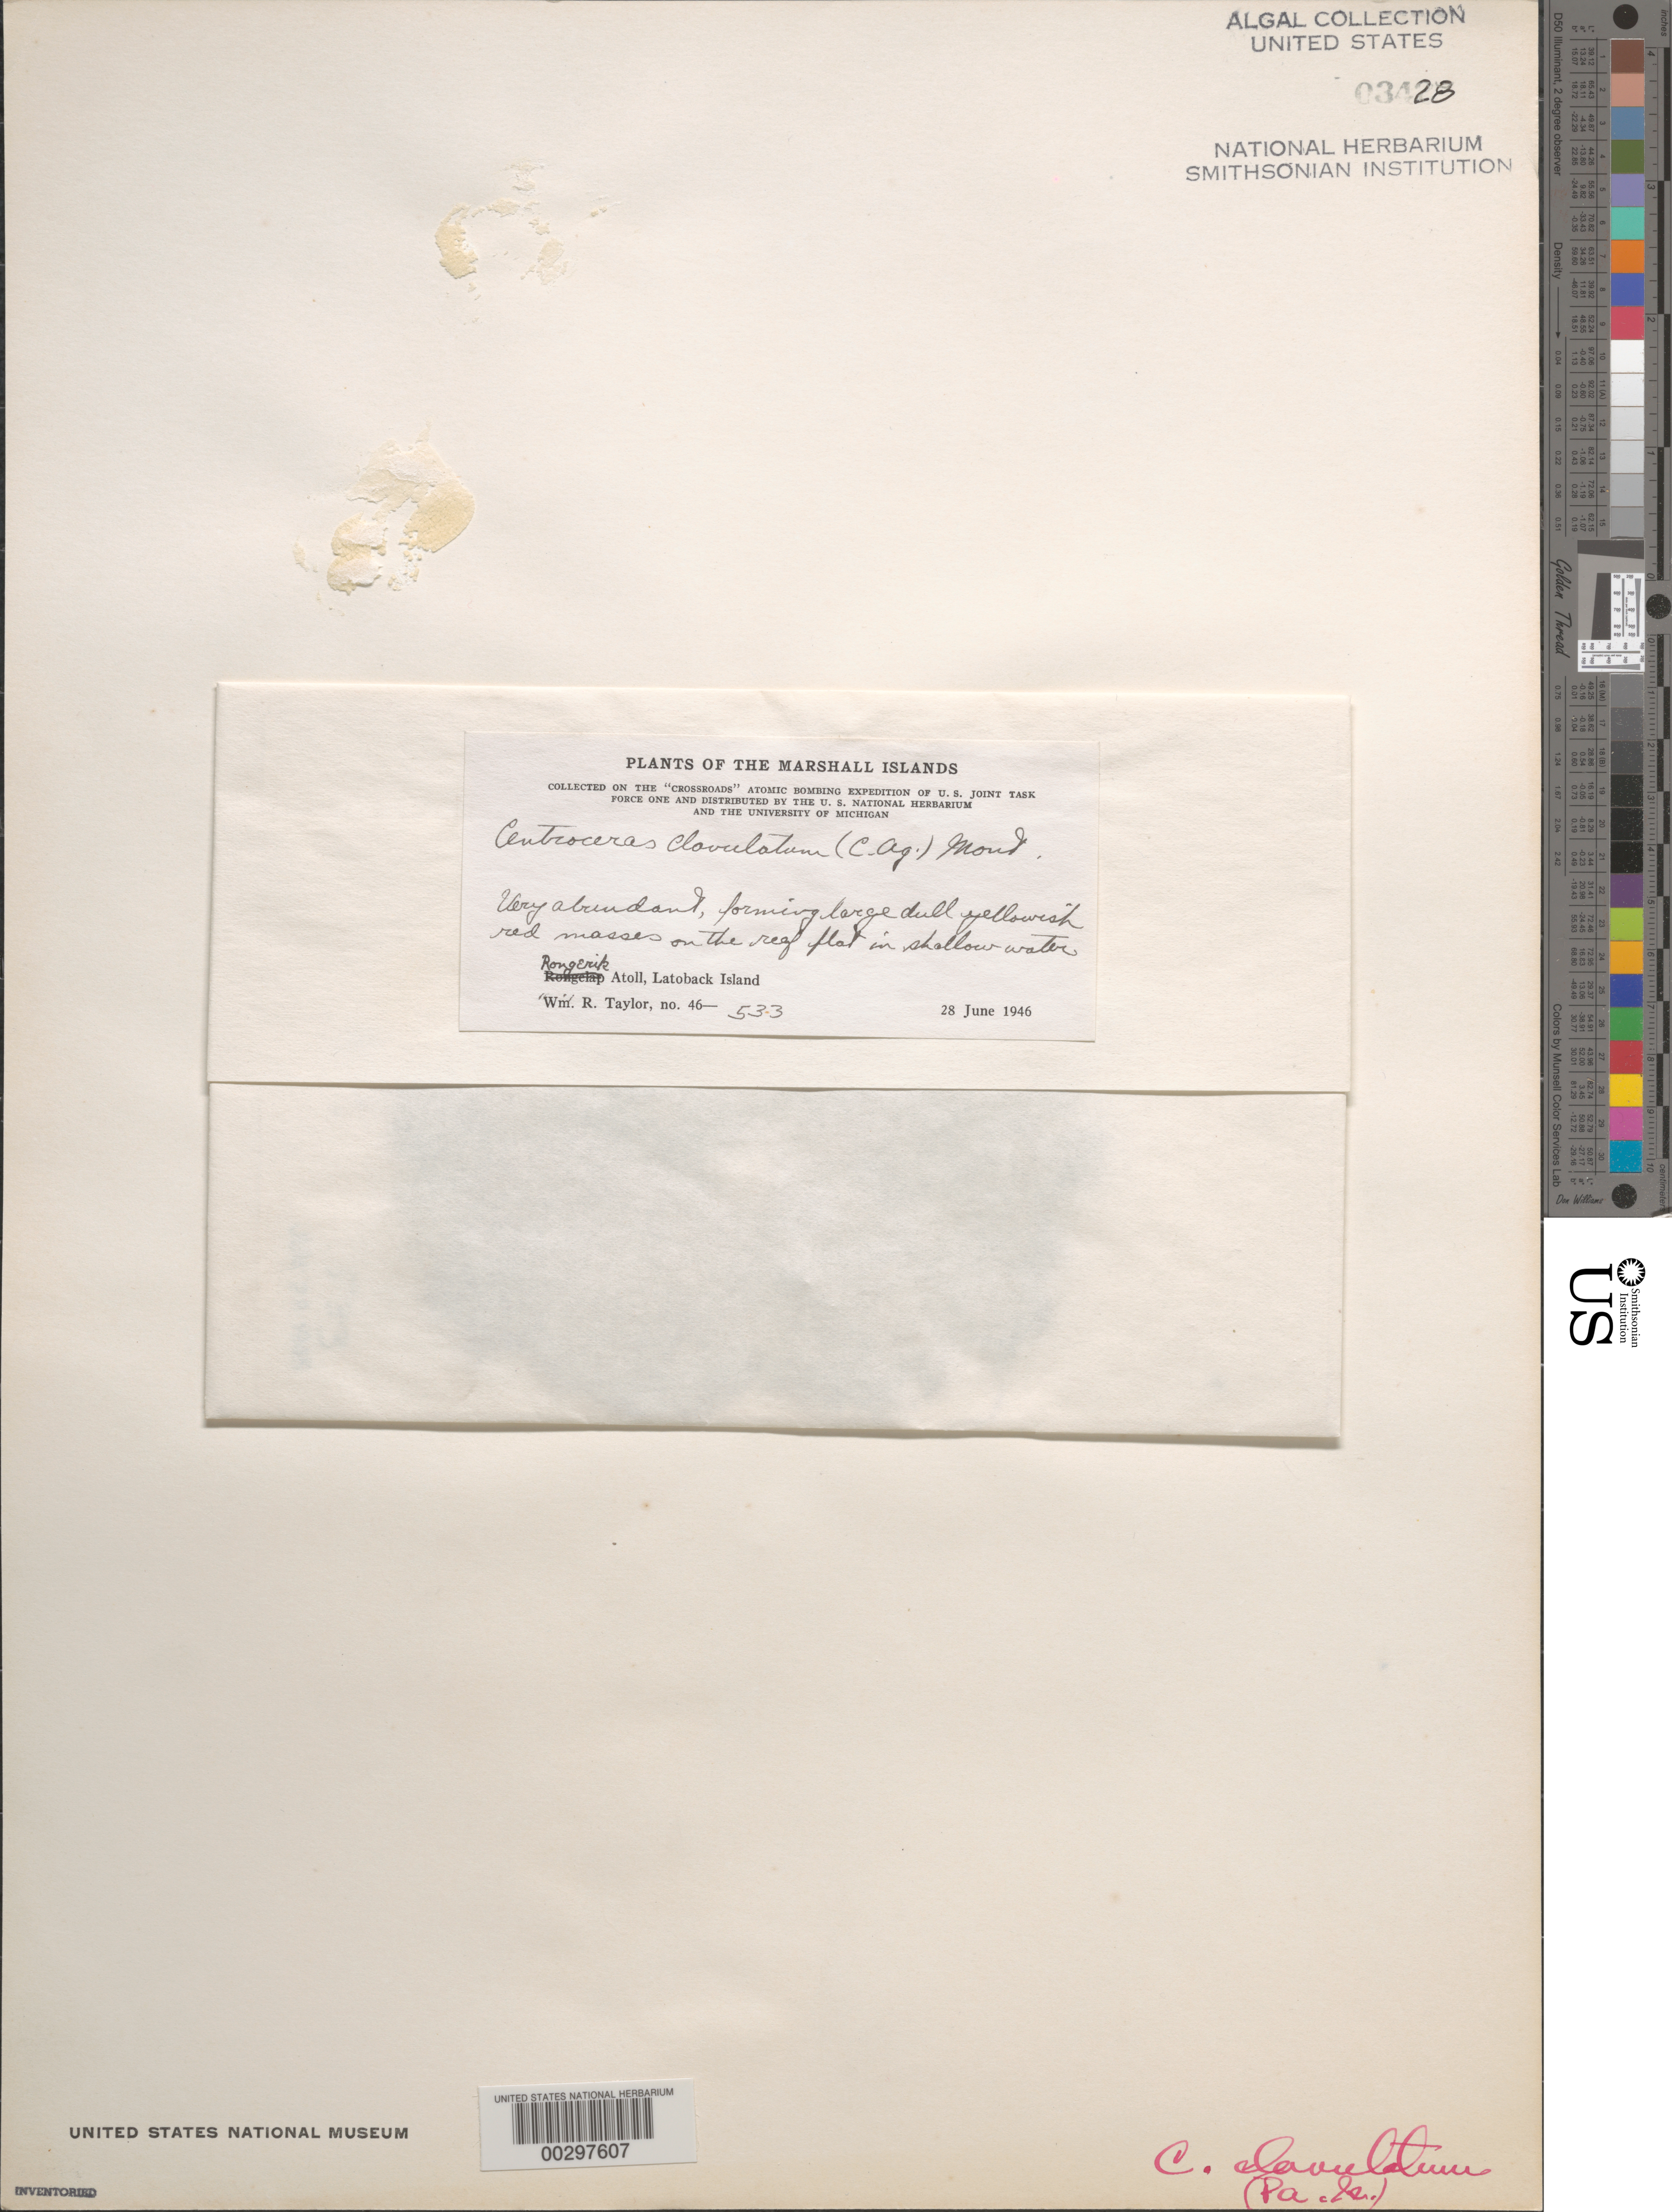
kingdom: Plantae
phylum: Rhodophyta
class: Florideophyceae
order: Ceramiales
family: Ceramiaceae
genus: Centroceras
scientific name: Centroceras clavulatum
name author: (C. Agardh) Mont.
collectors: W. R. Taylor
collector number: WRT 46-533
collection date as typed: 28 Jun 1946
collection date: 1946-06-28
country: Marshall Islands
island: Rongrik [Rongerik] Atoll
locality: Latoback Islet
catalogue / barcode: US 3428